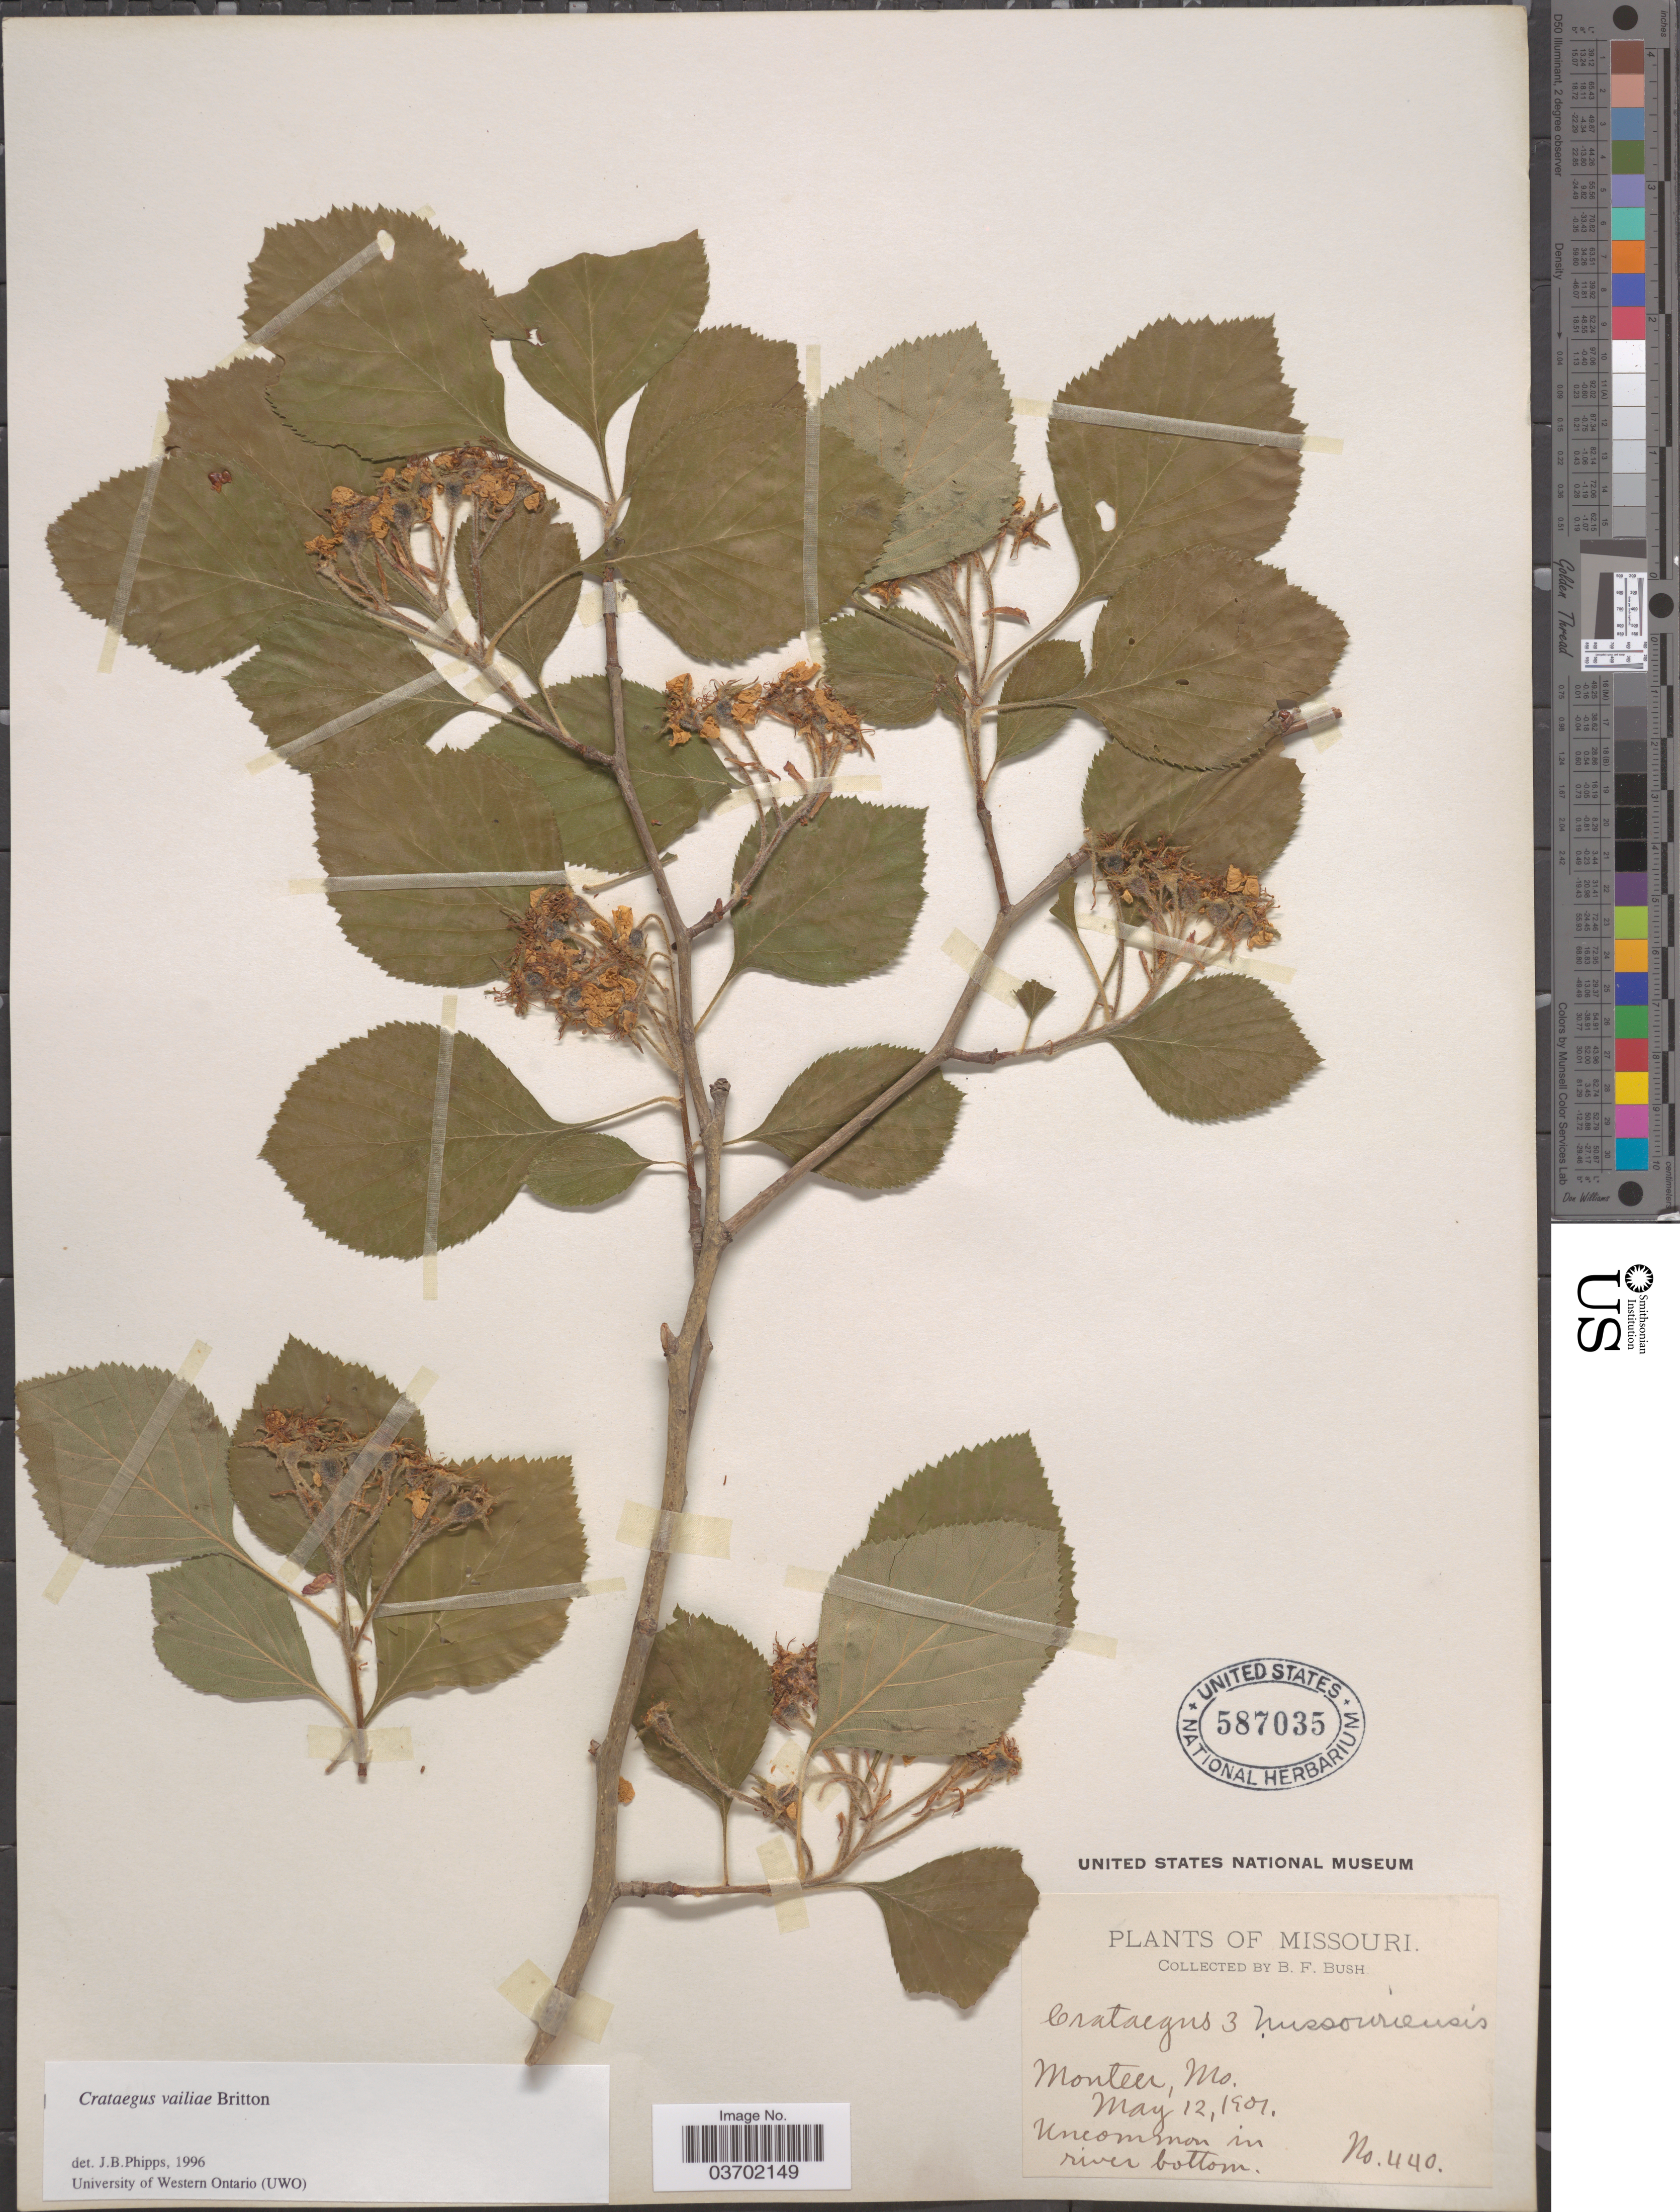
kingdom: Plantae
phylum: Tracheophyta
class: Magnoliopsida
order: Rosales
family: Rosaceae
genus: Crataegus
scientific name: Crataegus x vailiae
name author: Britton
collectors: B. F. Bush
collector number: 440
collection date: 1901-05-12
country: United States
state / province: Missouri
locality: Monteer. Uncommon in river bottom.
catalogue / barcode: US 587035